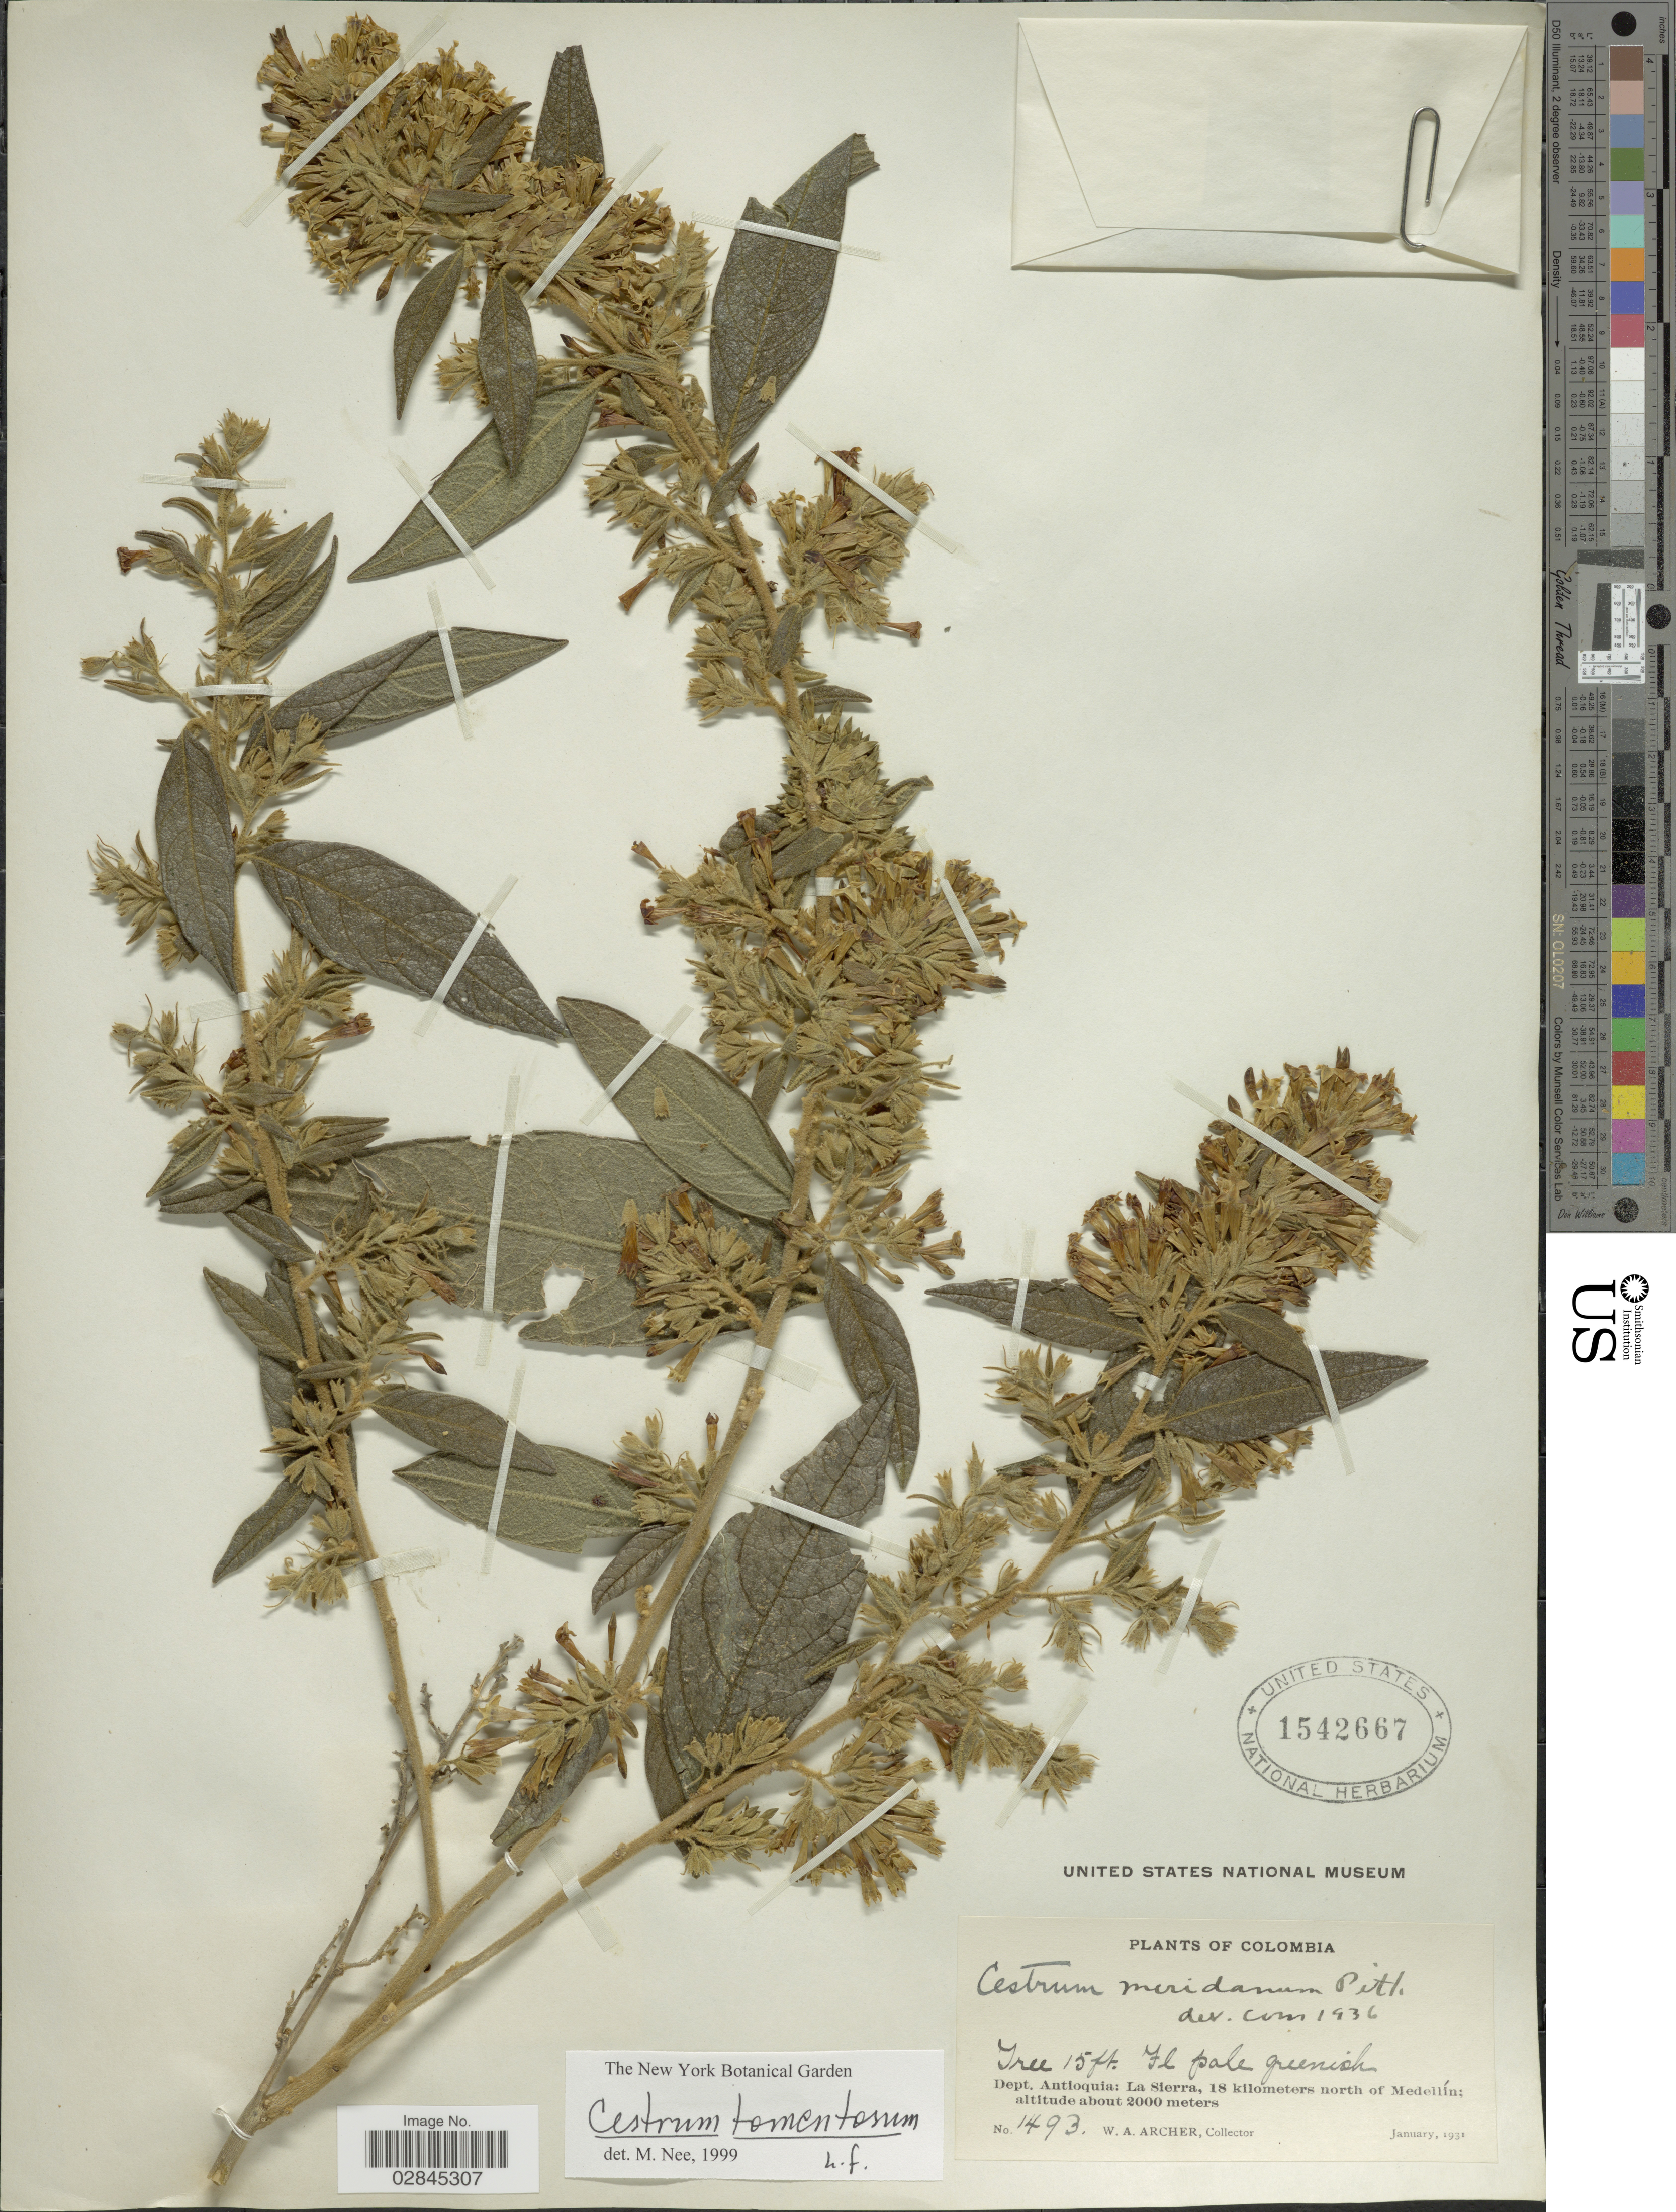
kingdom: Plantae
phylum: Tracheophyta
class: Magnoliopsida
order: Solanales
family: Solanaceae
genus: Cestrum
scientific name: Cestrum tomentosum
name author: L. f.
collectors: W. A. Archer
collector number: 1493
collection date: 1931-01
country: Colombia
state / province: Antioquia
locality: Dept. Antioquía: La Sierra, 18 kilomters north of Meddellín.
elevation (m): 2000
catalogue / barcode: US 1542667